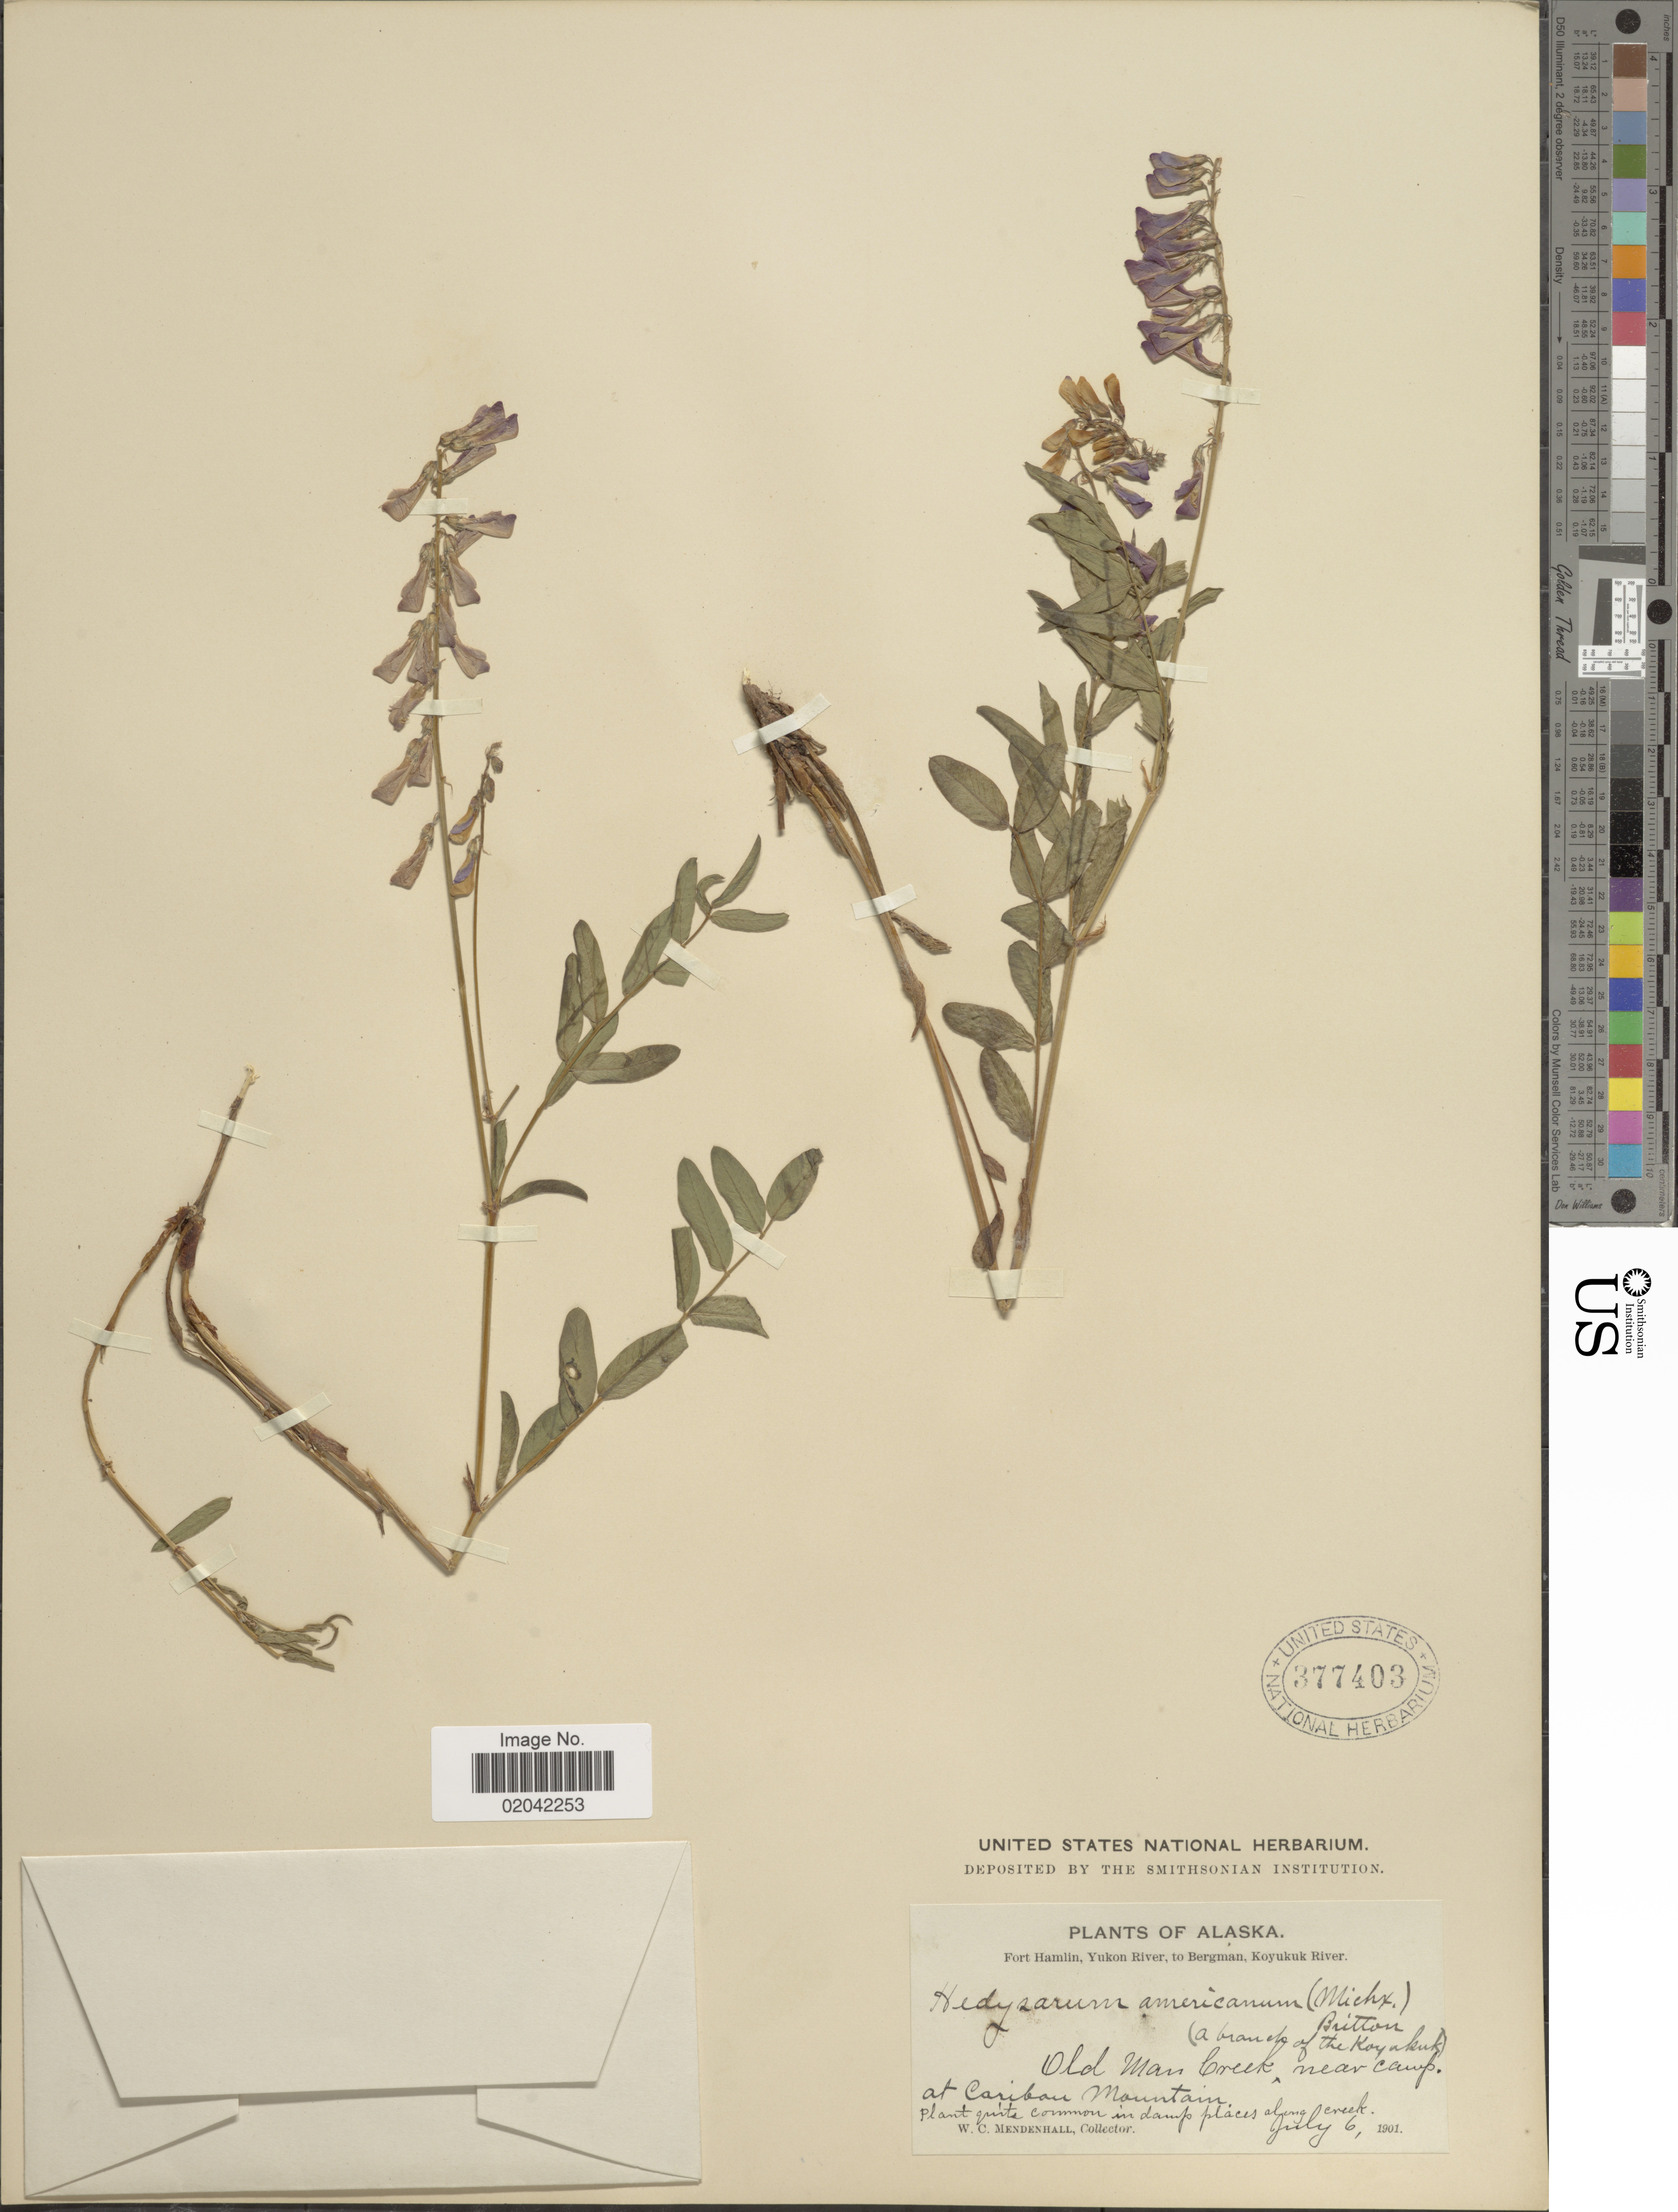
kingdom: Plantae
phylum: Tracheophyta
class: Magnoliopsida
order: Fabales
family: Fabaceae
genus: Hedysarum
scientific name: Hedysarum alpinum var. americanum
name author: Michx. ex Pursh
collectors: W. Mendenhall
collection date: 1901-07-06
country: United States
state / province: Alaska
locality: Fort hamlin, Yukon River, to Bergman, Koyukuk River. Old Man Creek near Camp at Caribau Mountain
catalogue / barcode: US 377403